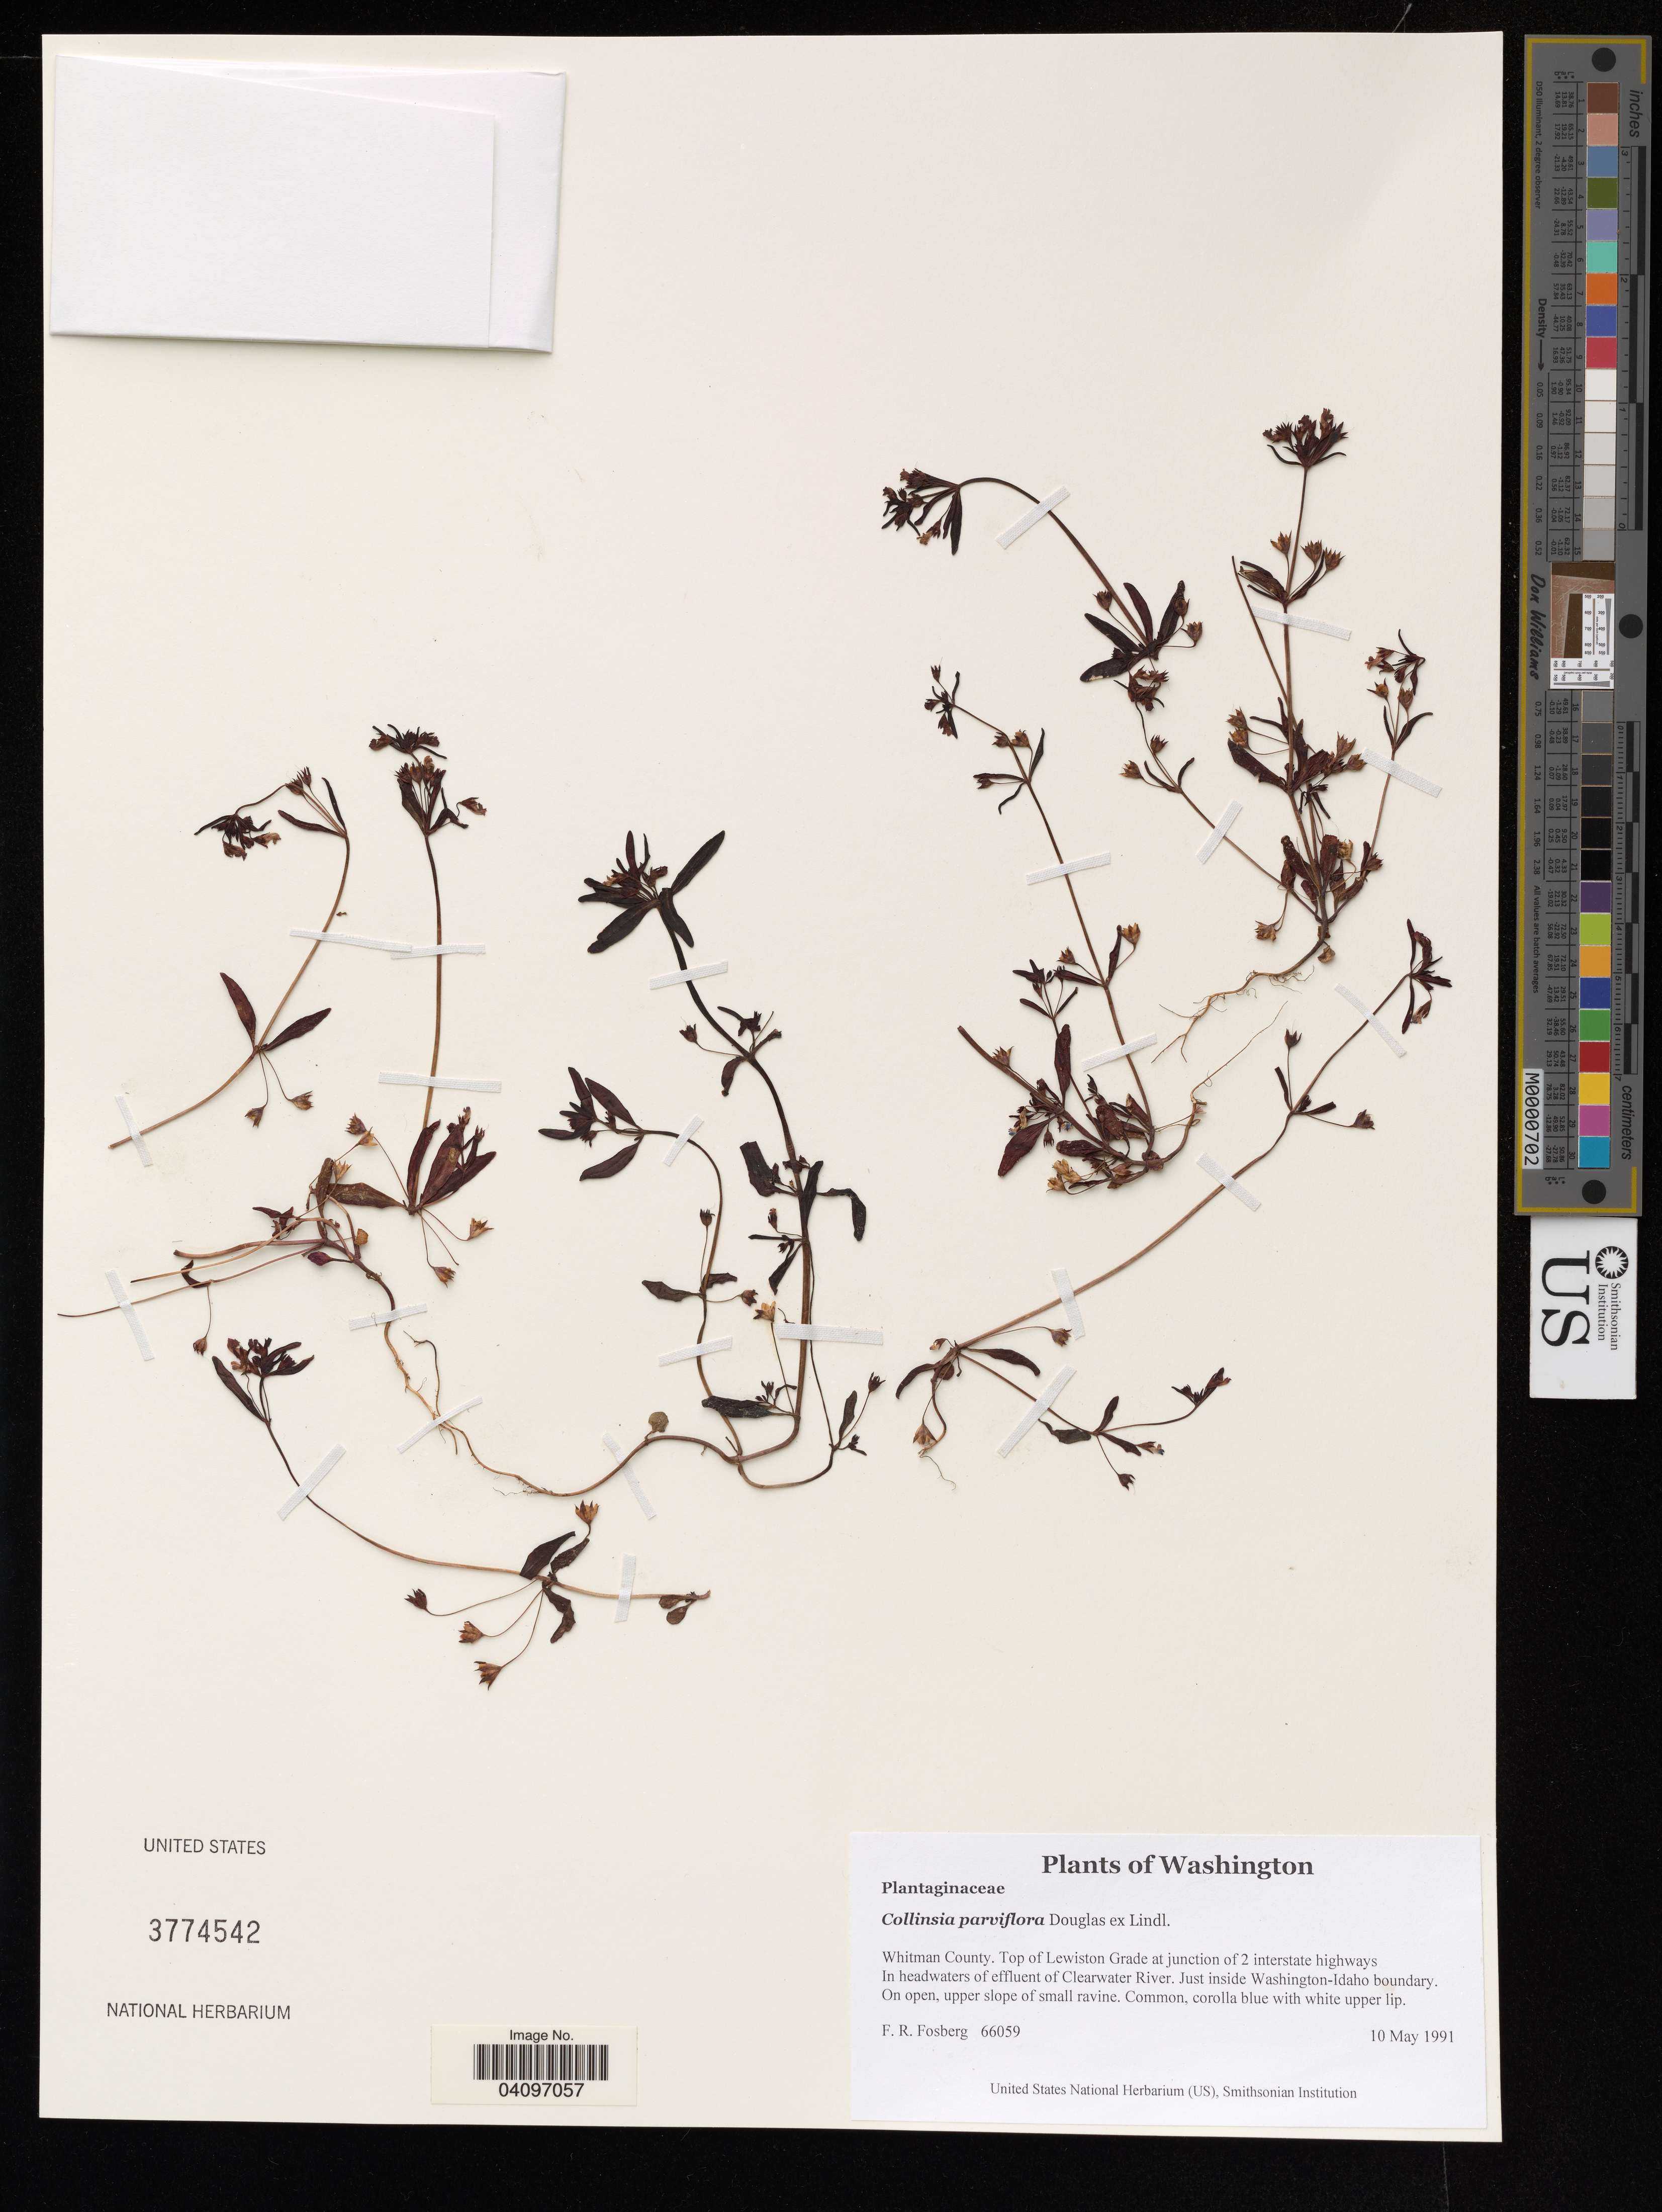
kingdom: Plantae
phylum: Tracheophyta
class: Magnoliopsida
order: Lamiales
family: Plantaginaceae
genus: Collinsia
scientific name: Collinsia parviflora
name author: Douglas ex Lindl.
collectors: F. R. Fosberg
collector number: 66059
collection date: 1991-05-10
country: United States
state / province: Washington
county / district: Whitman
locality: Top of Lewiston Grade at junction of 2 interstate highways in headwaters of effluent of Clearwater River. Just inside Washington-Idaho boundary on open, upper slope of small ravine.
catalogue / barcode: US 3774542